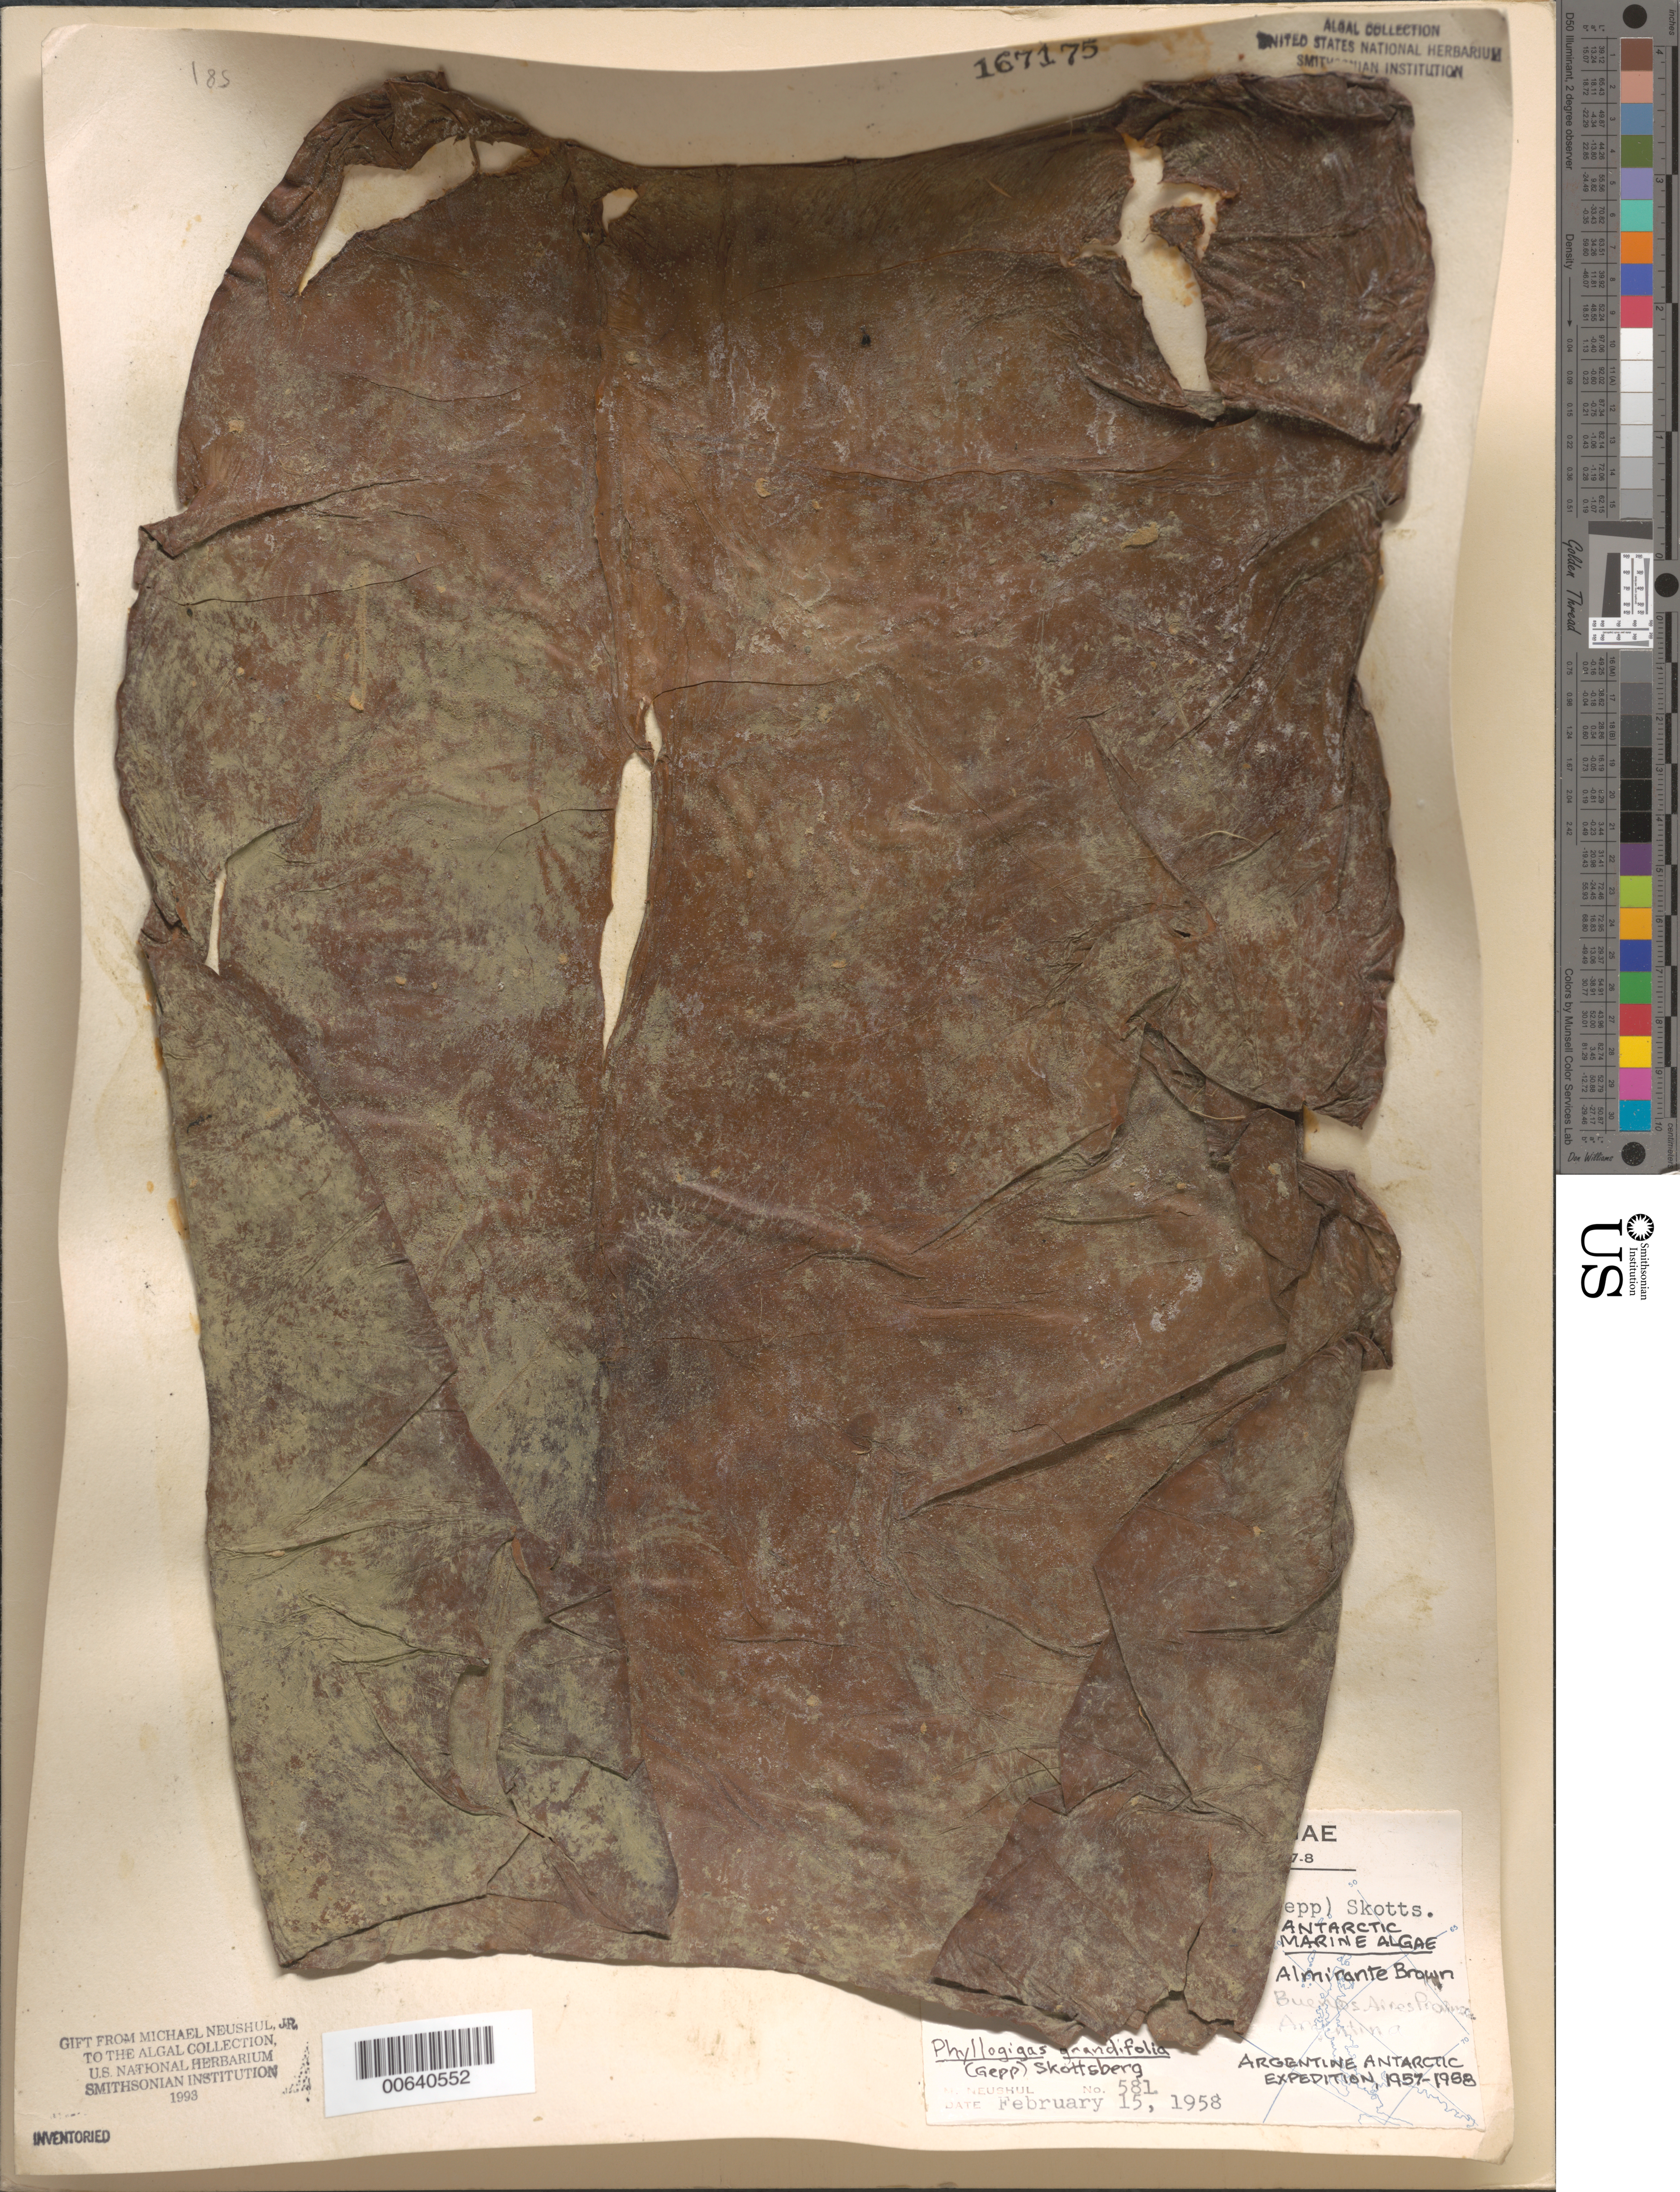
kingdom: Chromista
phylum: Ochrophyta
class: Phaeophyceae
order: Desmarestiales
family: Desmarestiaceae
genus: Himantothallus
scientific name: Himantothallus grandifolius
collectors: M. Neushul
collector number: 581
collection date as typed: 15 Feb 1958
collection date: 1958-02-15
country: Argentina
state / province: Buenos Aires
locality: Almirante Brown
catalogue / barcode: US 167175